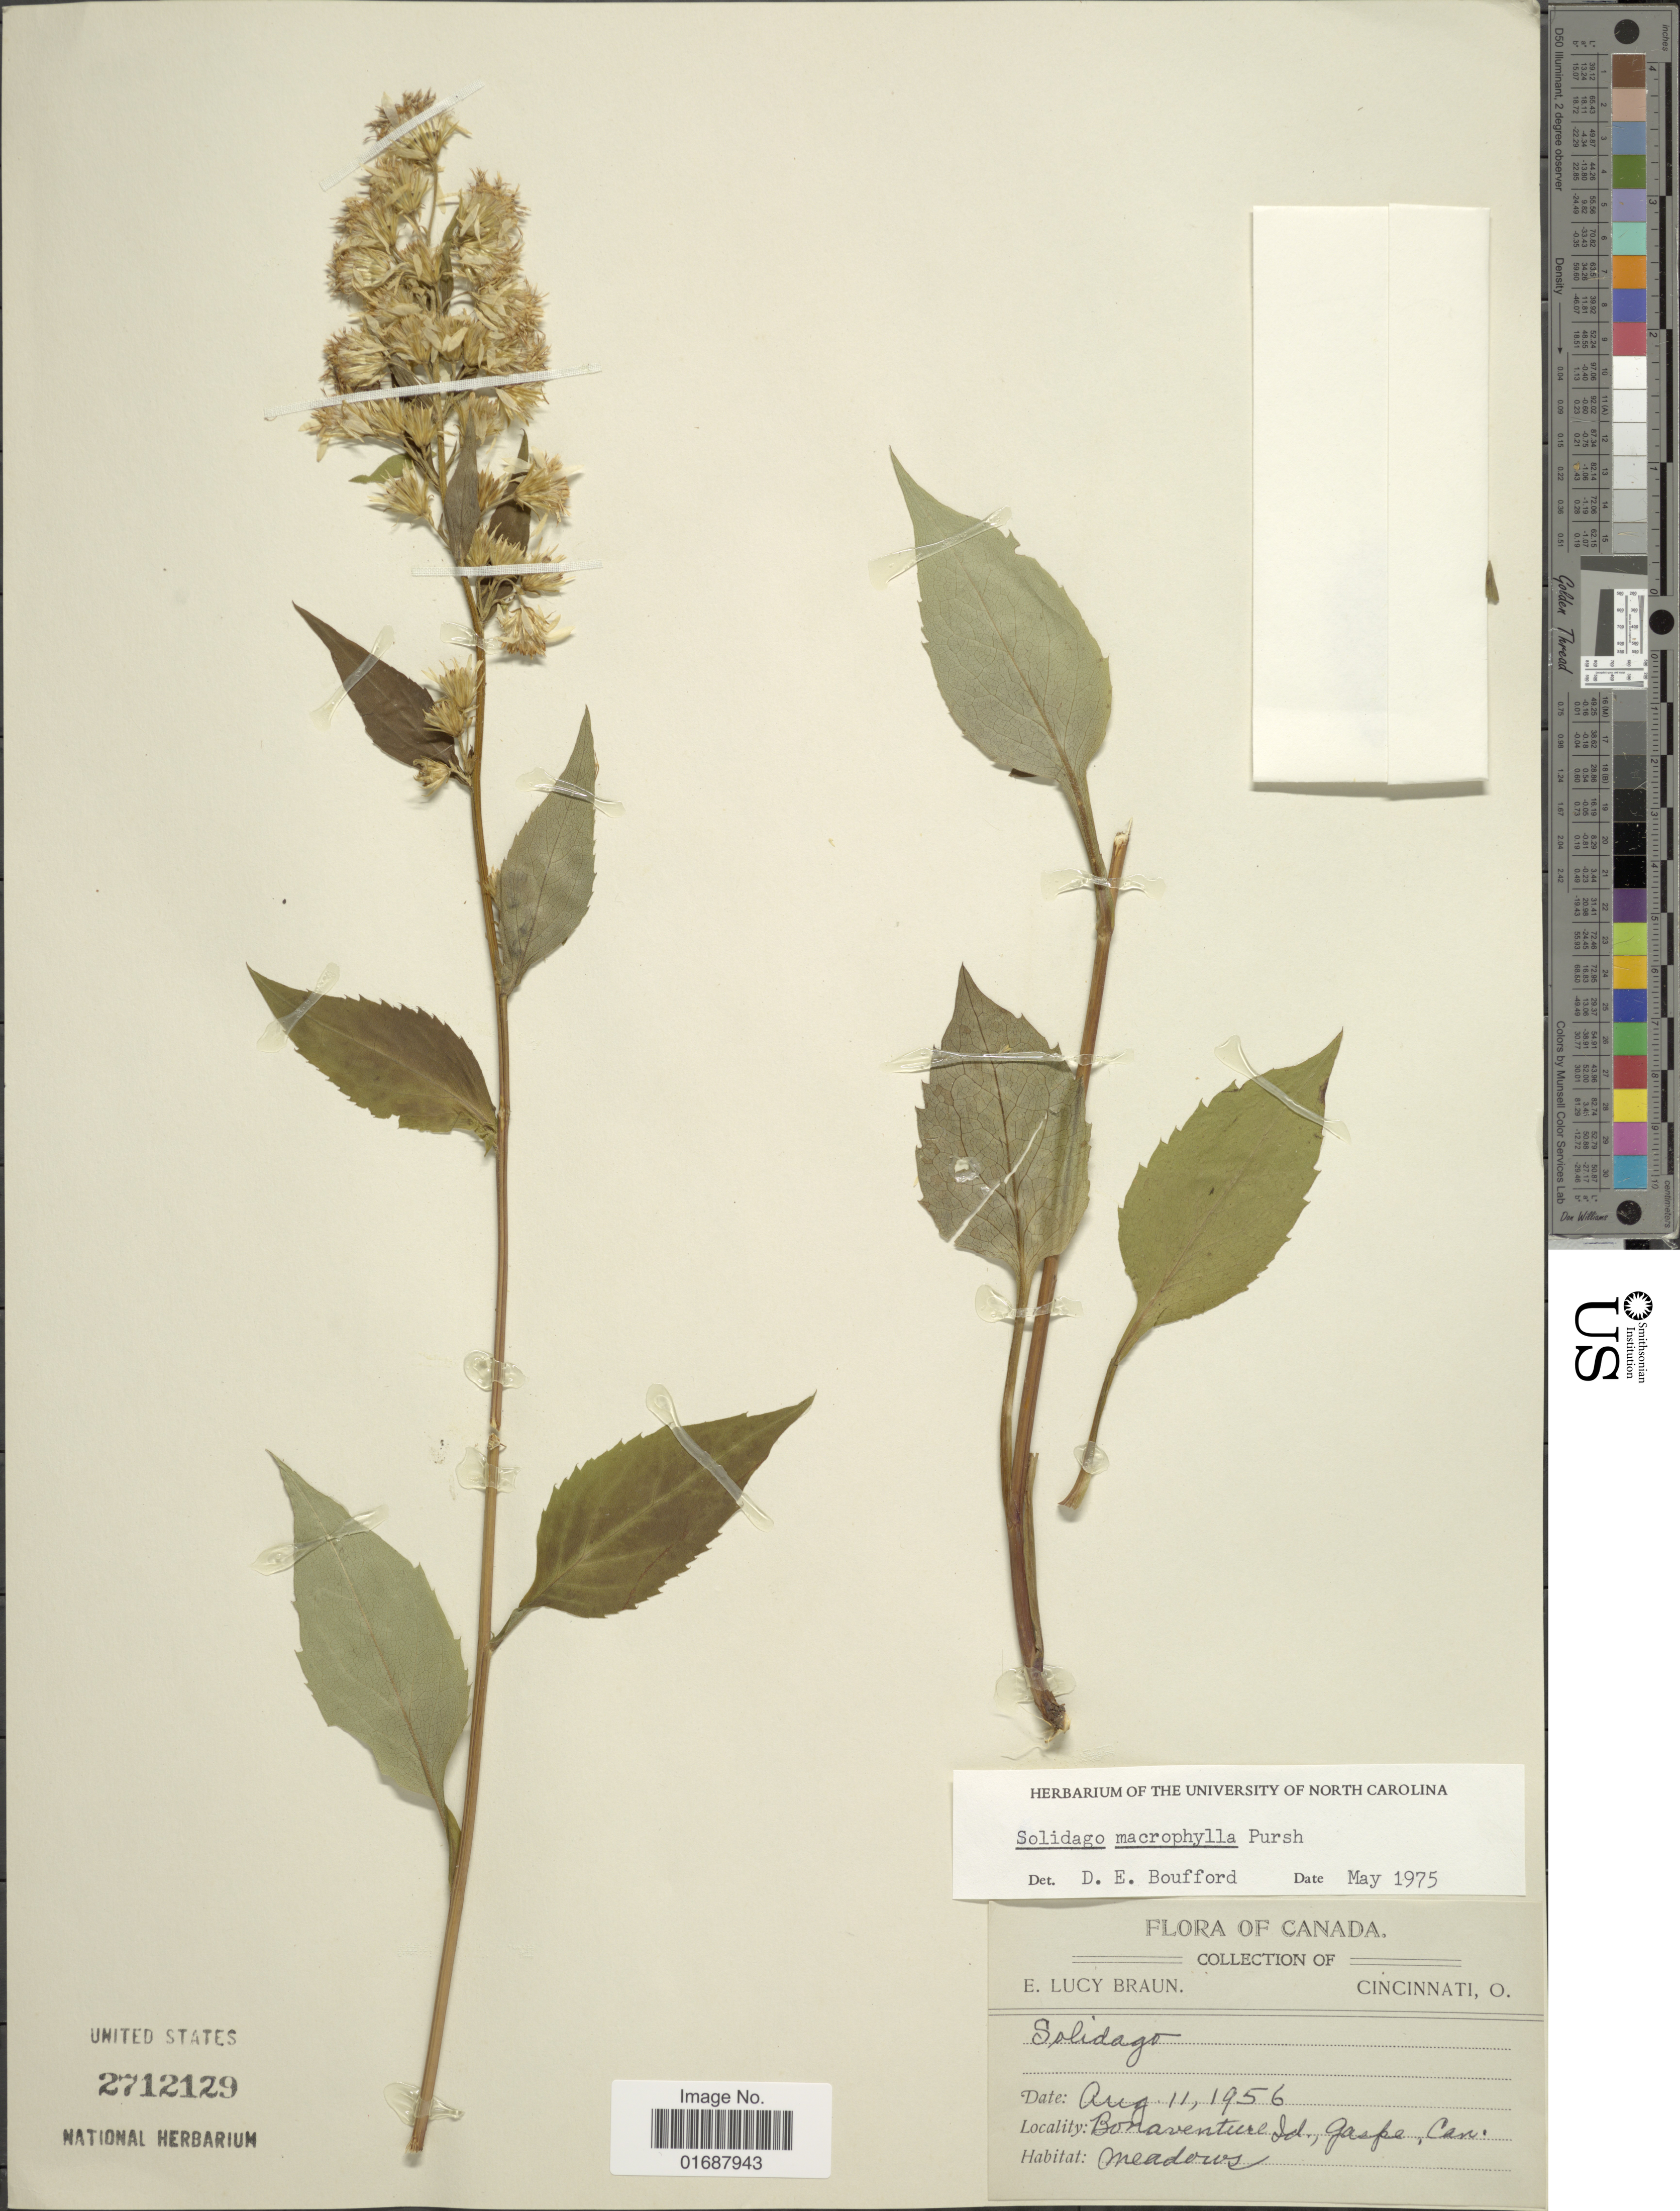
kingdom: Plantae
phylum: Tracheophyta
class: Magnoliopsida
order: Asterales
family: Asteraceae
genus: Solidago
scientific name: Solidago macrophylla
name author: Banks ex Pursh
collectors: E. L. Braun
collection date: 1956-08-11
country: Canada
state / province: Quebec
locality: Bonaventure Id., Grape, Can.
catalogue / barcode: US 2712129